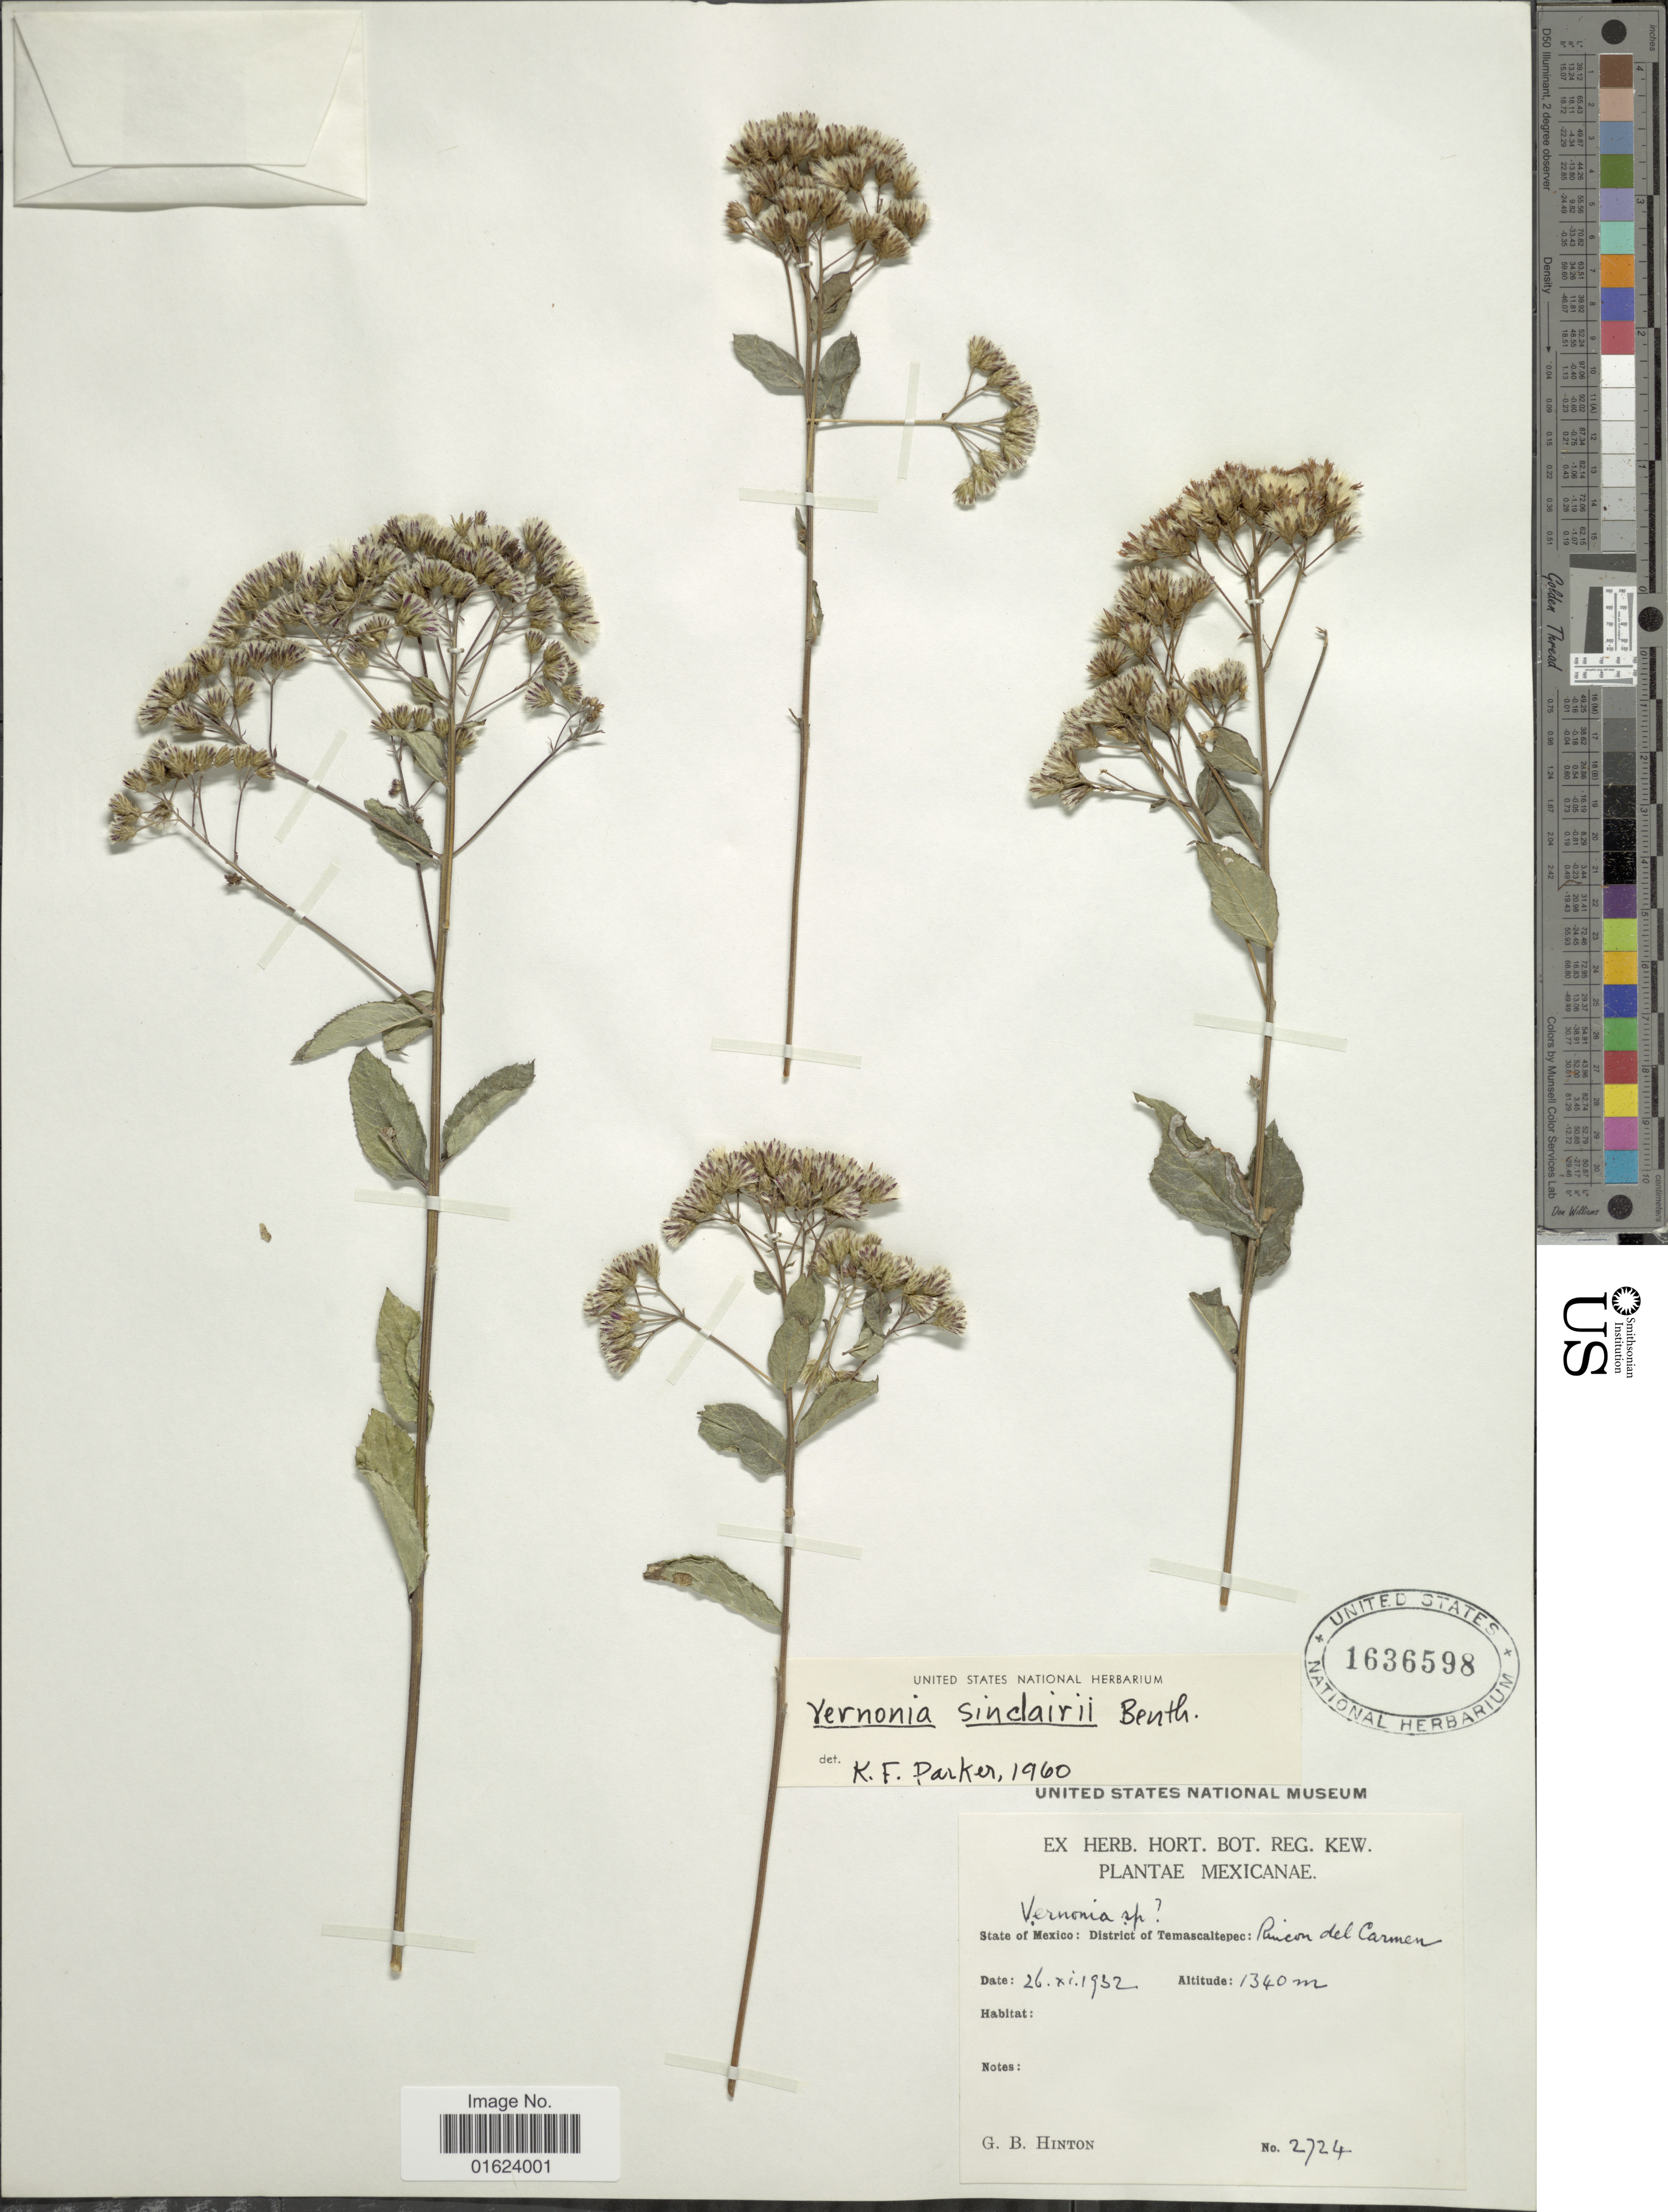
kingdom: Plantae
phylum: Tracheophyta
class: Magnoliopsida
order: Asterales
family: Asteraceae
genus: Vernonanthura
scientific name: Vernonanthura sinclairii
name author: (Benth.) H. Rob.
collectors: G. B. Hinton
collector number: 2724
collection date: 1932-11-26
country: Mexico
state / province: México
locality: State of Mexico: District of Temascaltepec: Ruicon del Carmen.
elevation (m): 1340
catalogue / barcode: US 1636598